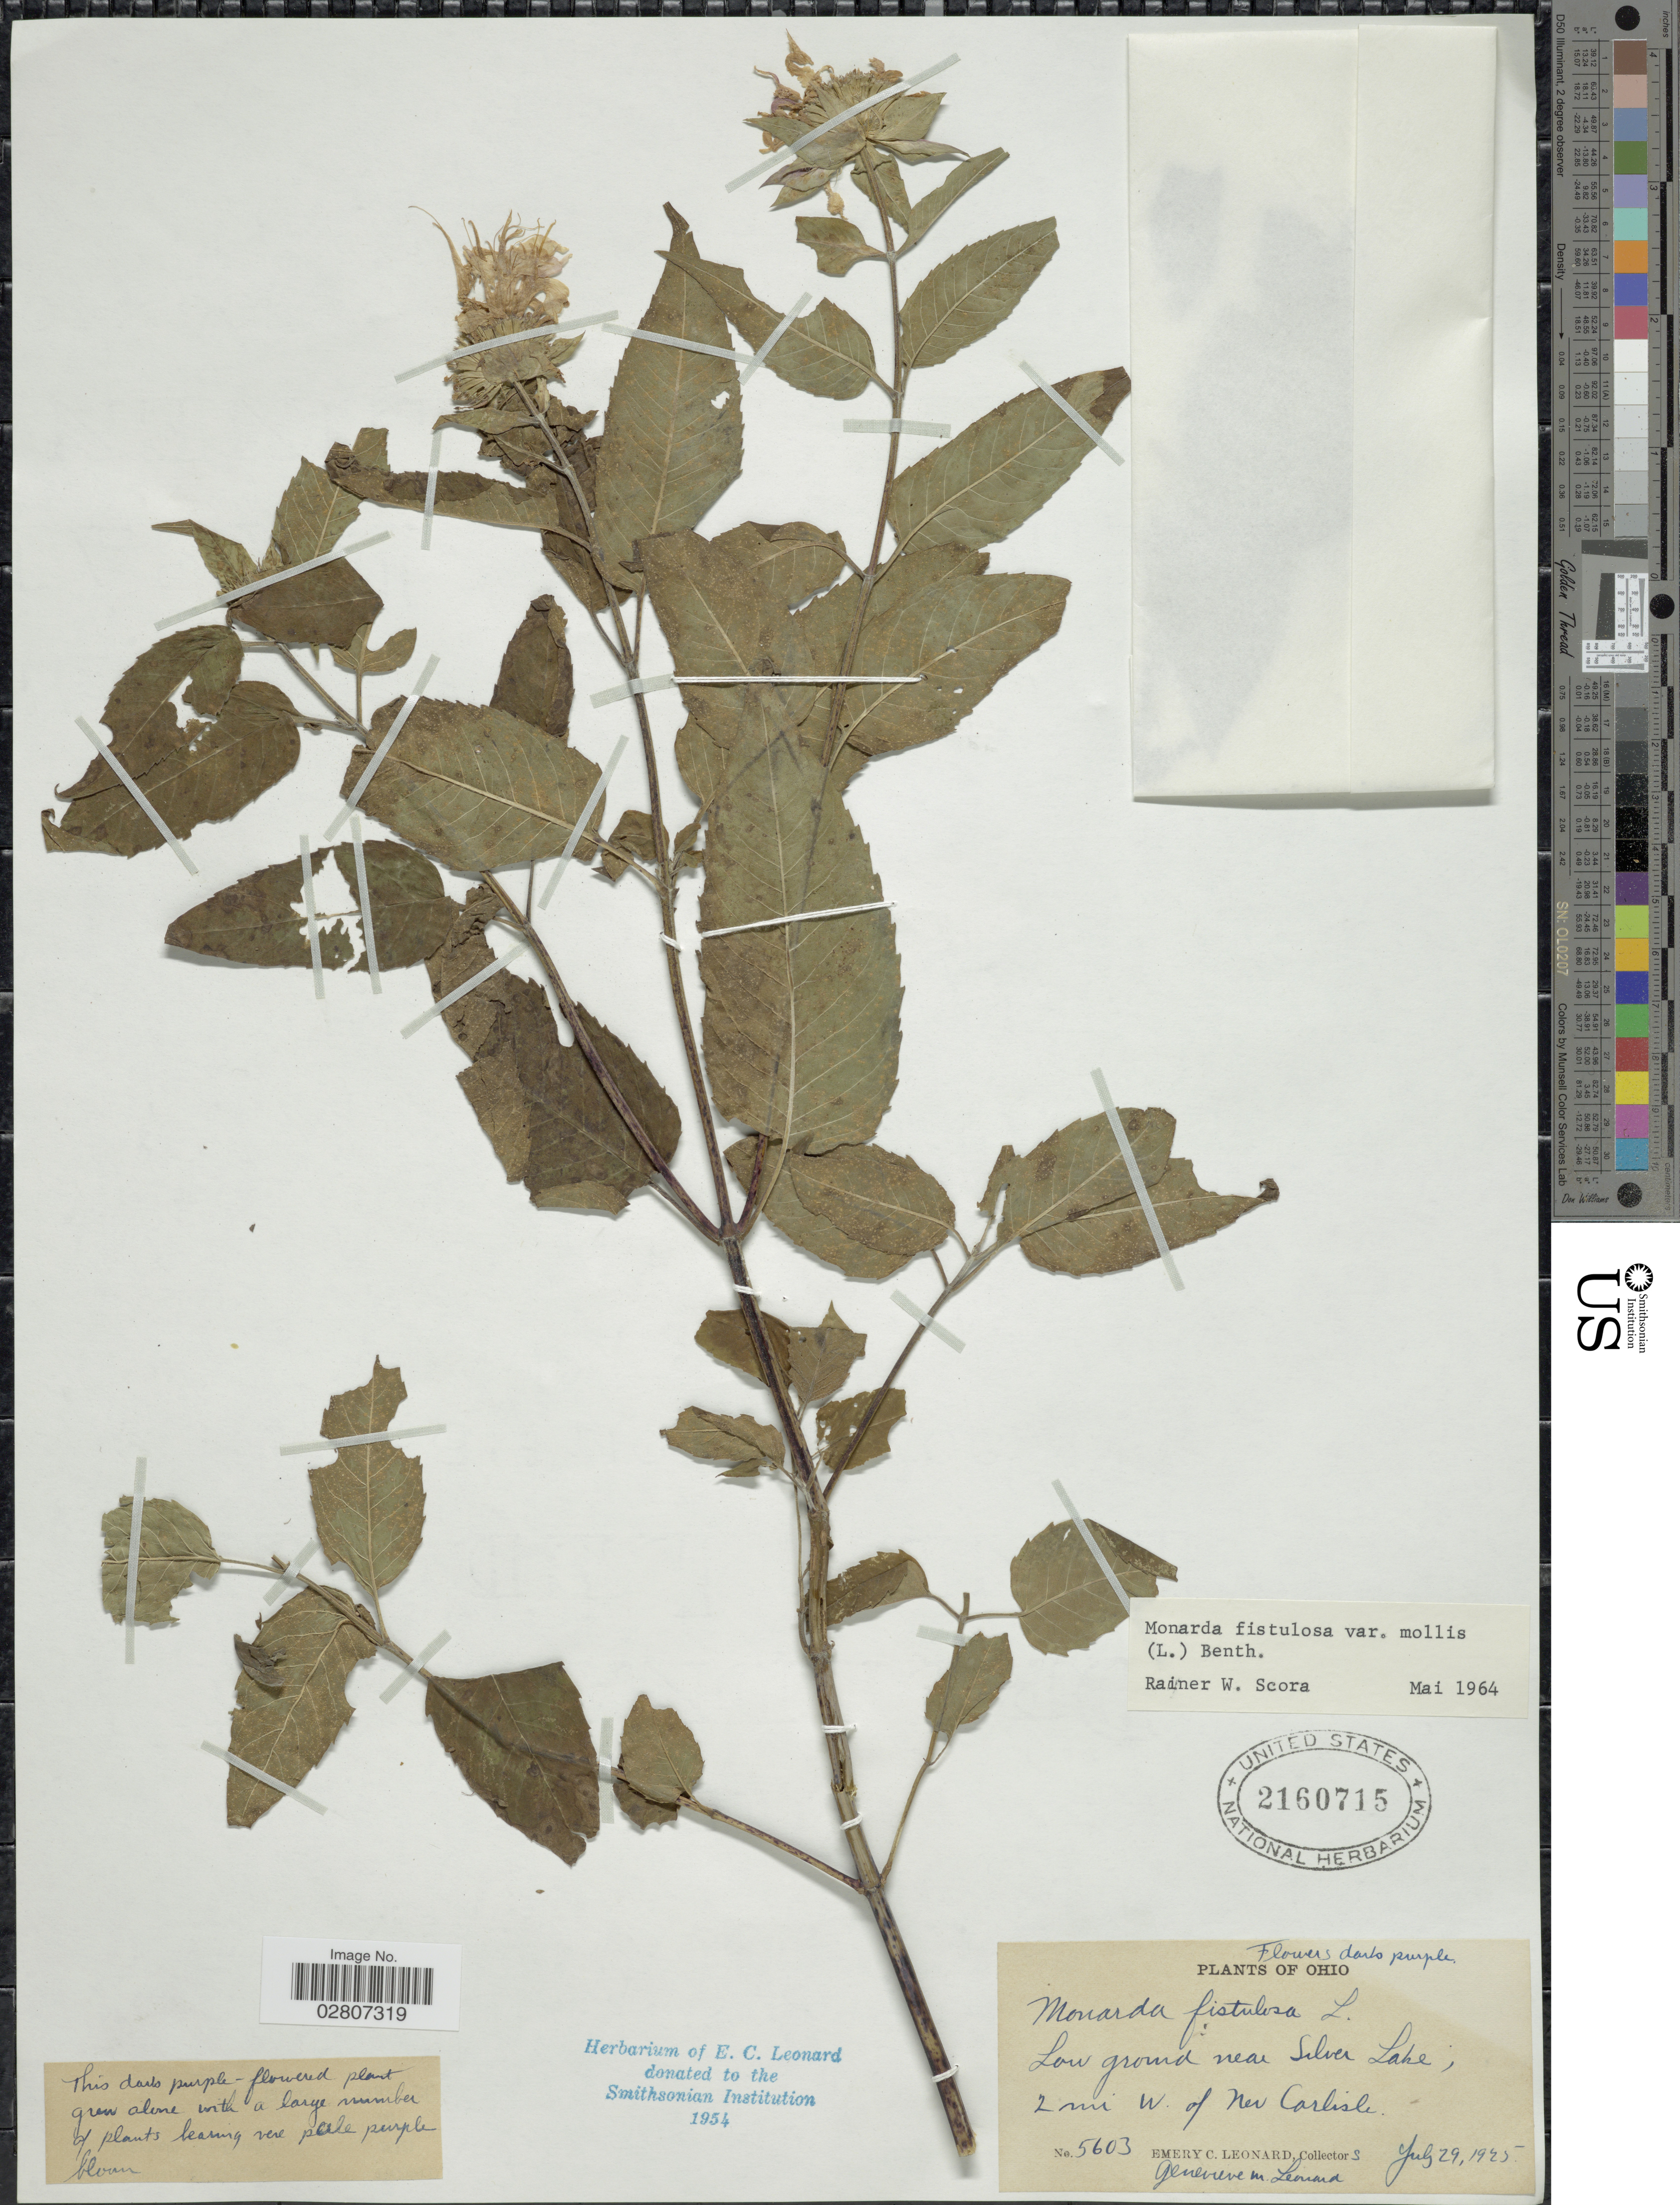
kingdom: Plantae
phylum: Tracheophyta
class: Magnoliopsida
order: Lamiales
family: Lamiaceae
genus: Monarda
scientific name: Monarda fistulosa var. mollis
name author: (L.) L.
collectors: E. C. Leonard & G. M. Leonard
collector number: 5603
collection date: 1925-07-29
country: United States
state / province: Ohio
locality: Low ground near Silver Lake, 2 mi W. of New Carlisle.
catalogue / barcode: US 2160715